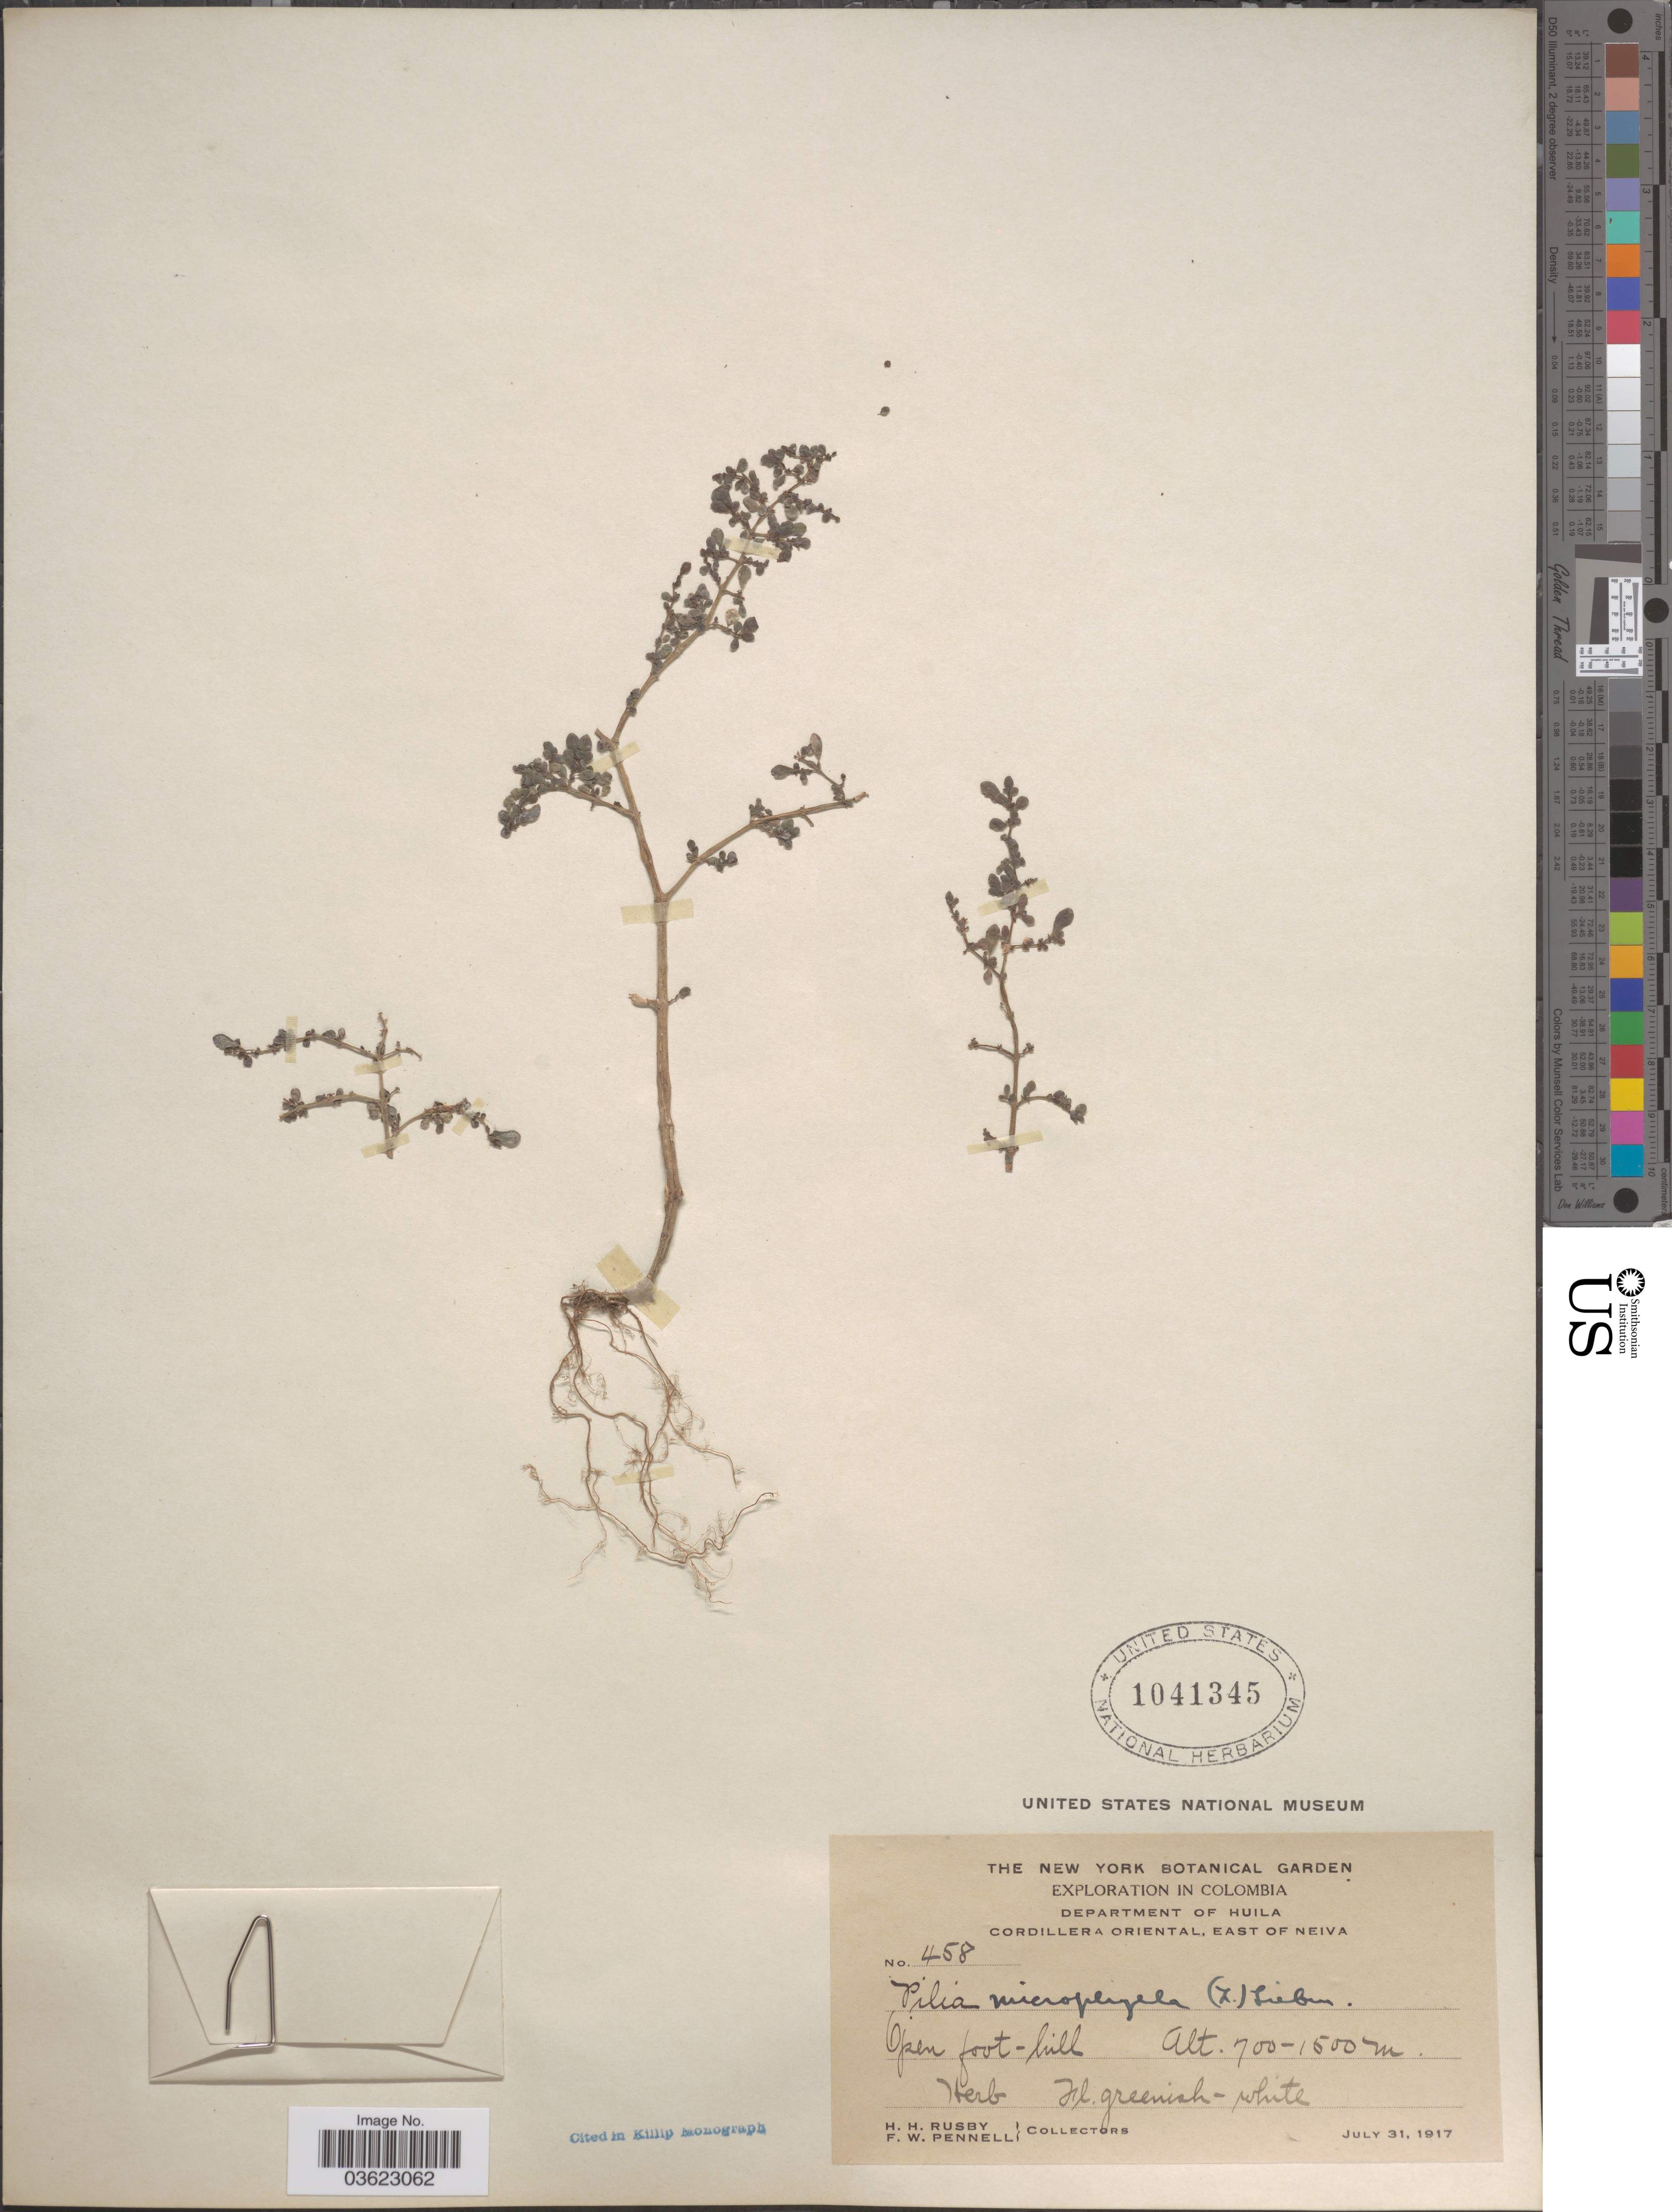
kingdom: Plantae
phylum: Tracheophyta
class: Magnoliopsida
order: Rosales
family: Urticaceae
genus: Pilea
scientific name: Pilea microphylla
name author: (L.) Liebm.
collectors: H. H. Rusby & F. W. Pennell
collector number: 458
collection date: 1917-07-31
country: Colombia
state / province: Huila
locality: Department of Huila. Cordillera Oriental, East of Neiva.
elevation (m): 700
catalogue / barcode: US 1041345